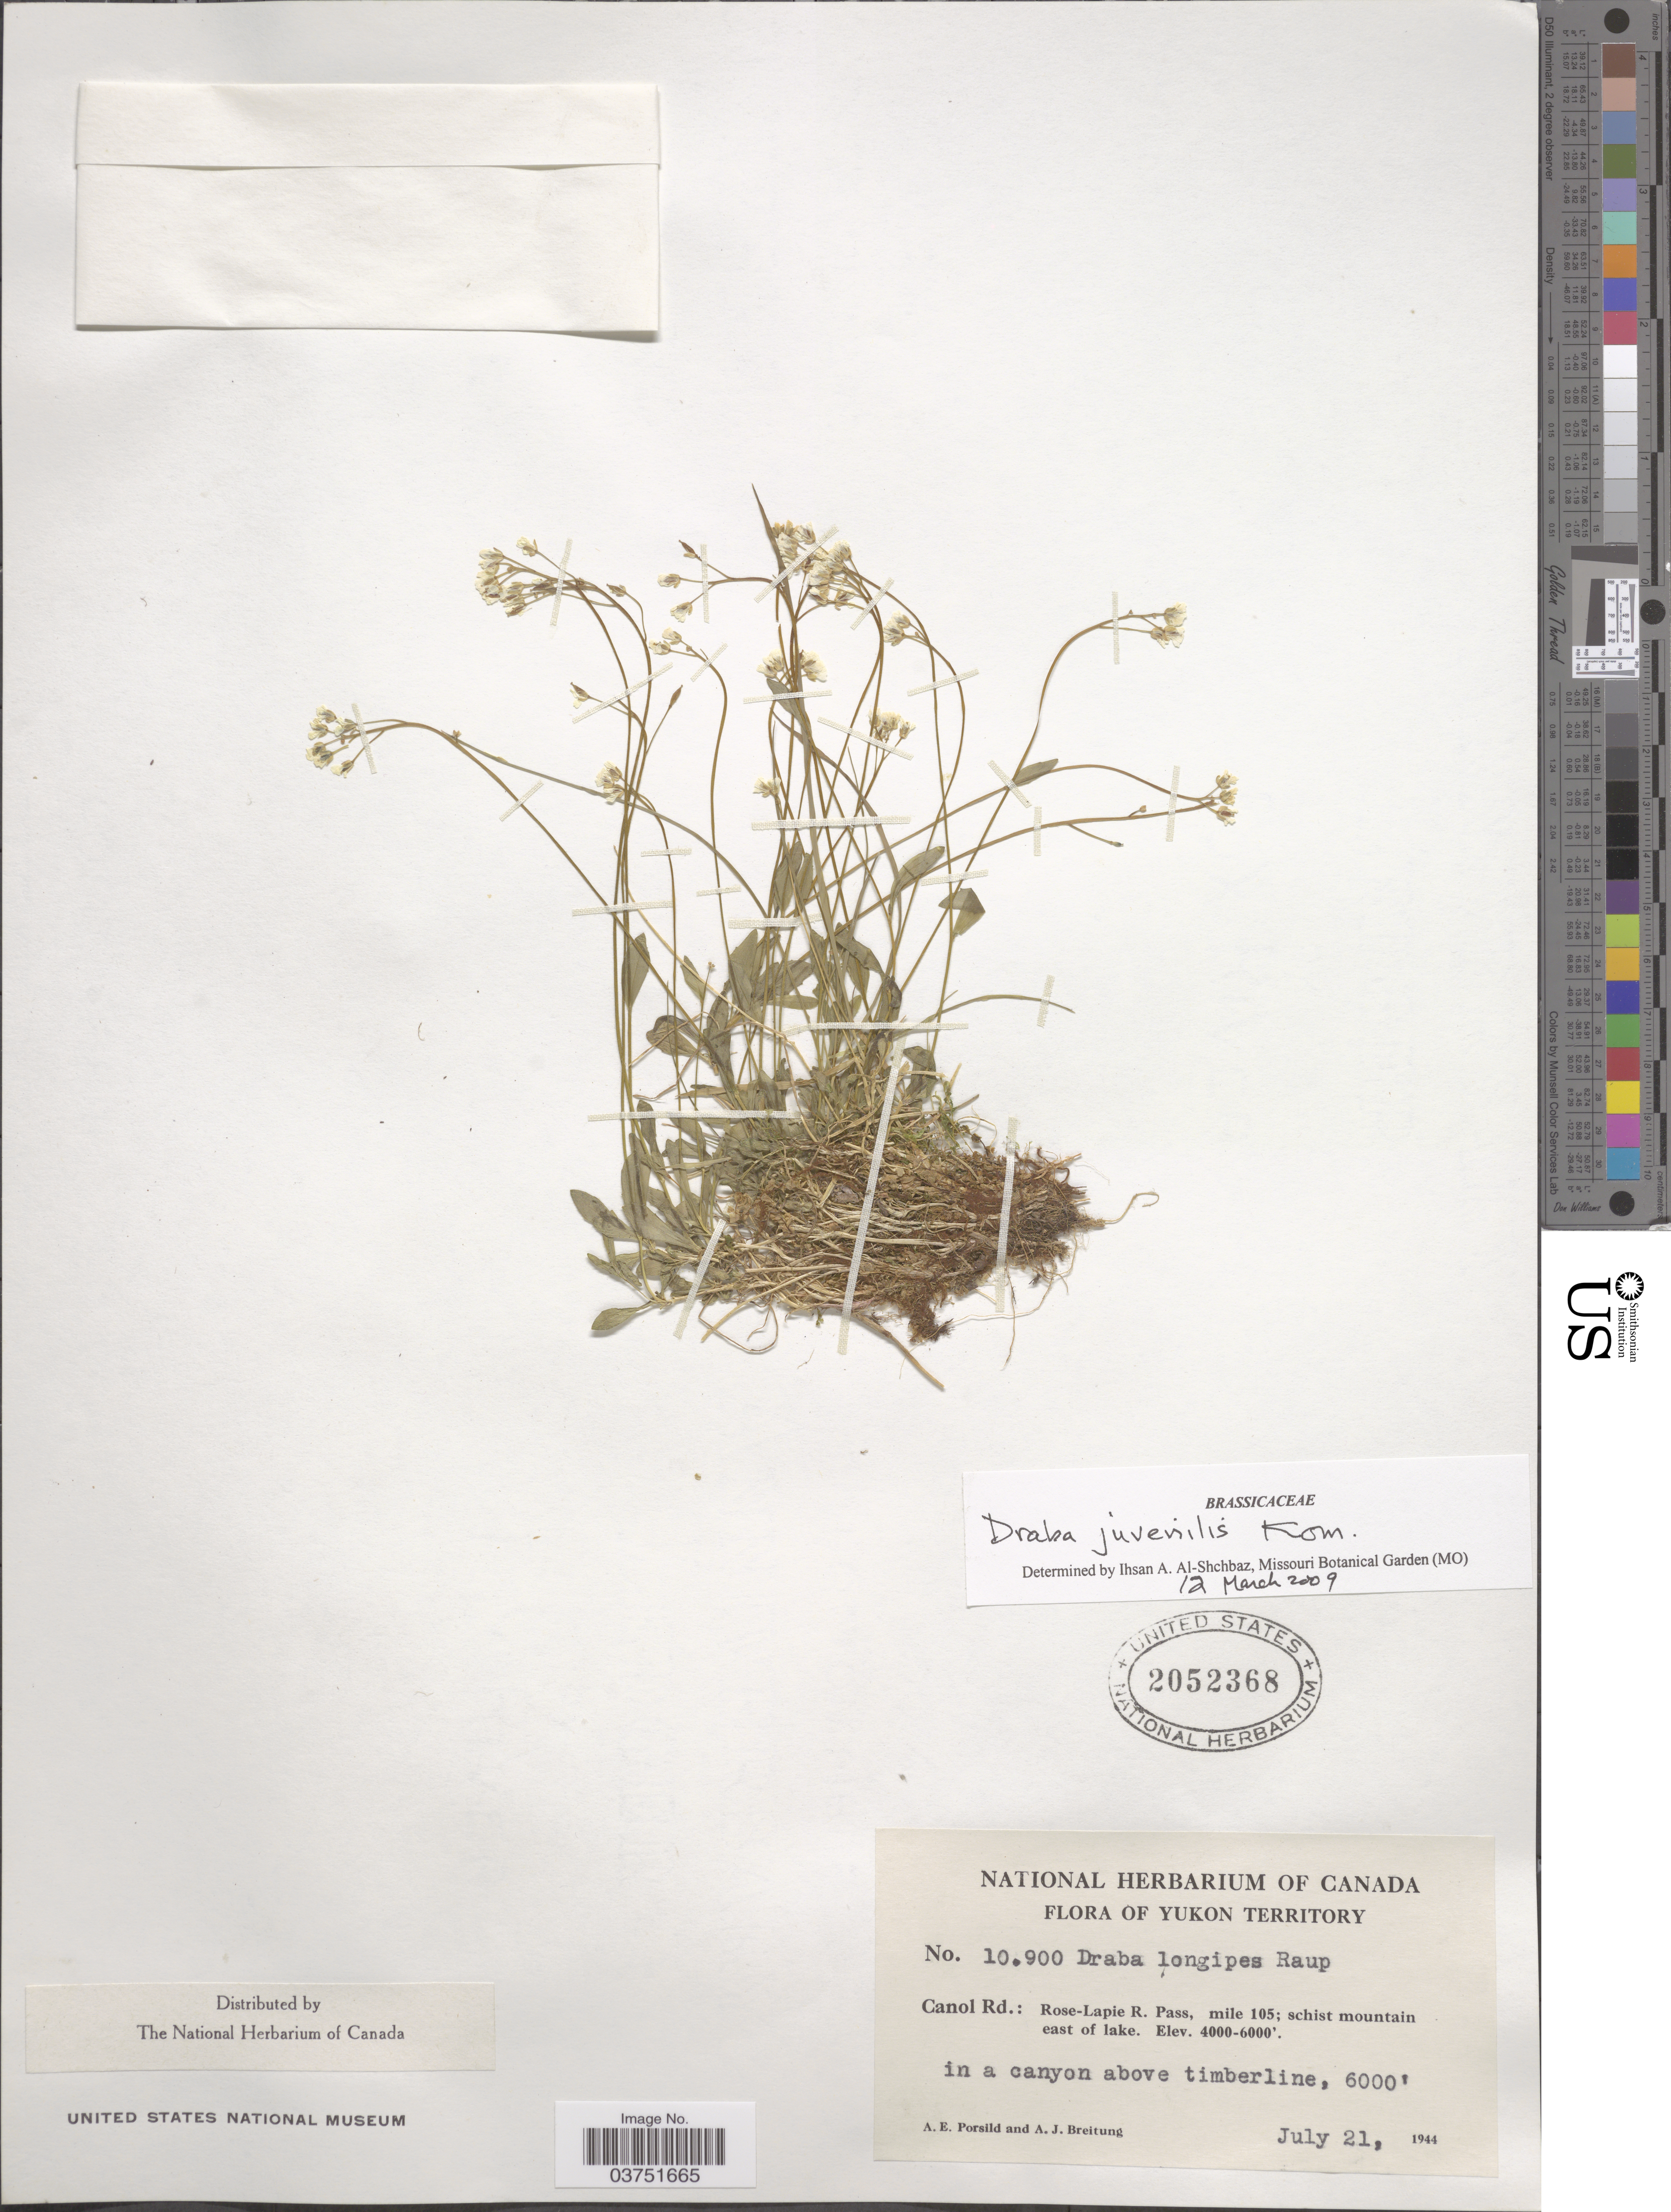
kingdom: Plantae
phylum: Tracheophyta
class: Magnoliopsida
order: Brassicales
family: Brassicaceae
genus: Draba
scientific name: Draba juvenilis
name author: Kom.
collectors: A. Porslid & A. Breitung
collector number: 10900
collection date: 1944-07-21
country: Canada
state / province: Yukon Territory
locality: Canol Rd: Rose-Lapie R. Pass, mile 105; schist mountain east of lake. In a canyon above timberline.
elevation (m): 1829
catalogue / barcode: US 2052368